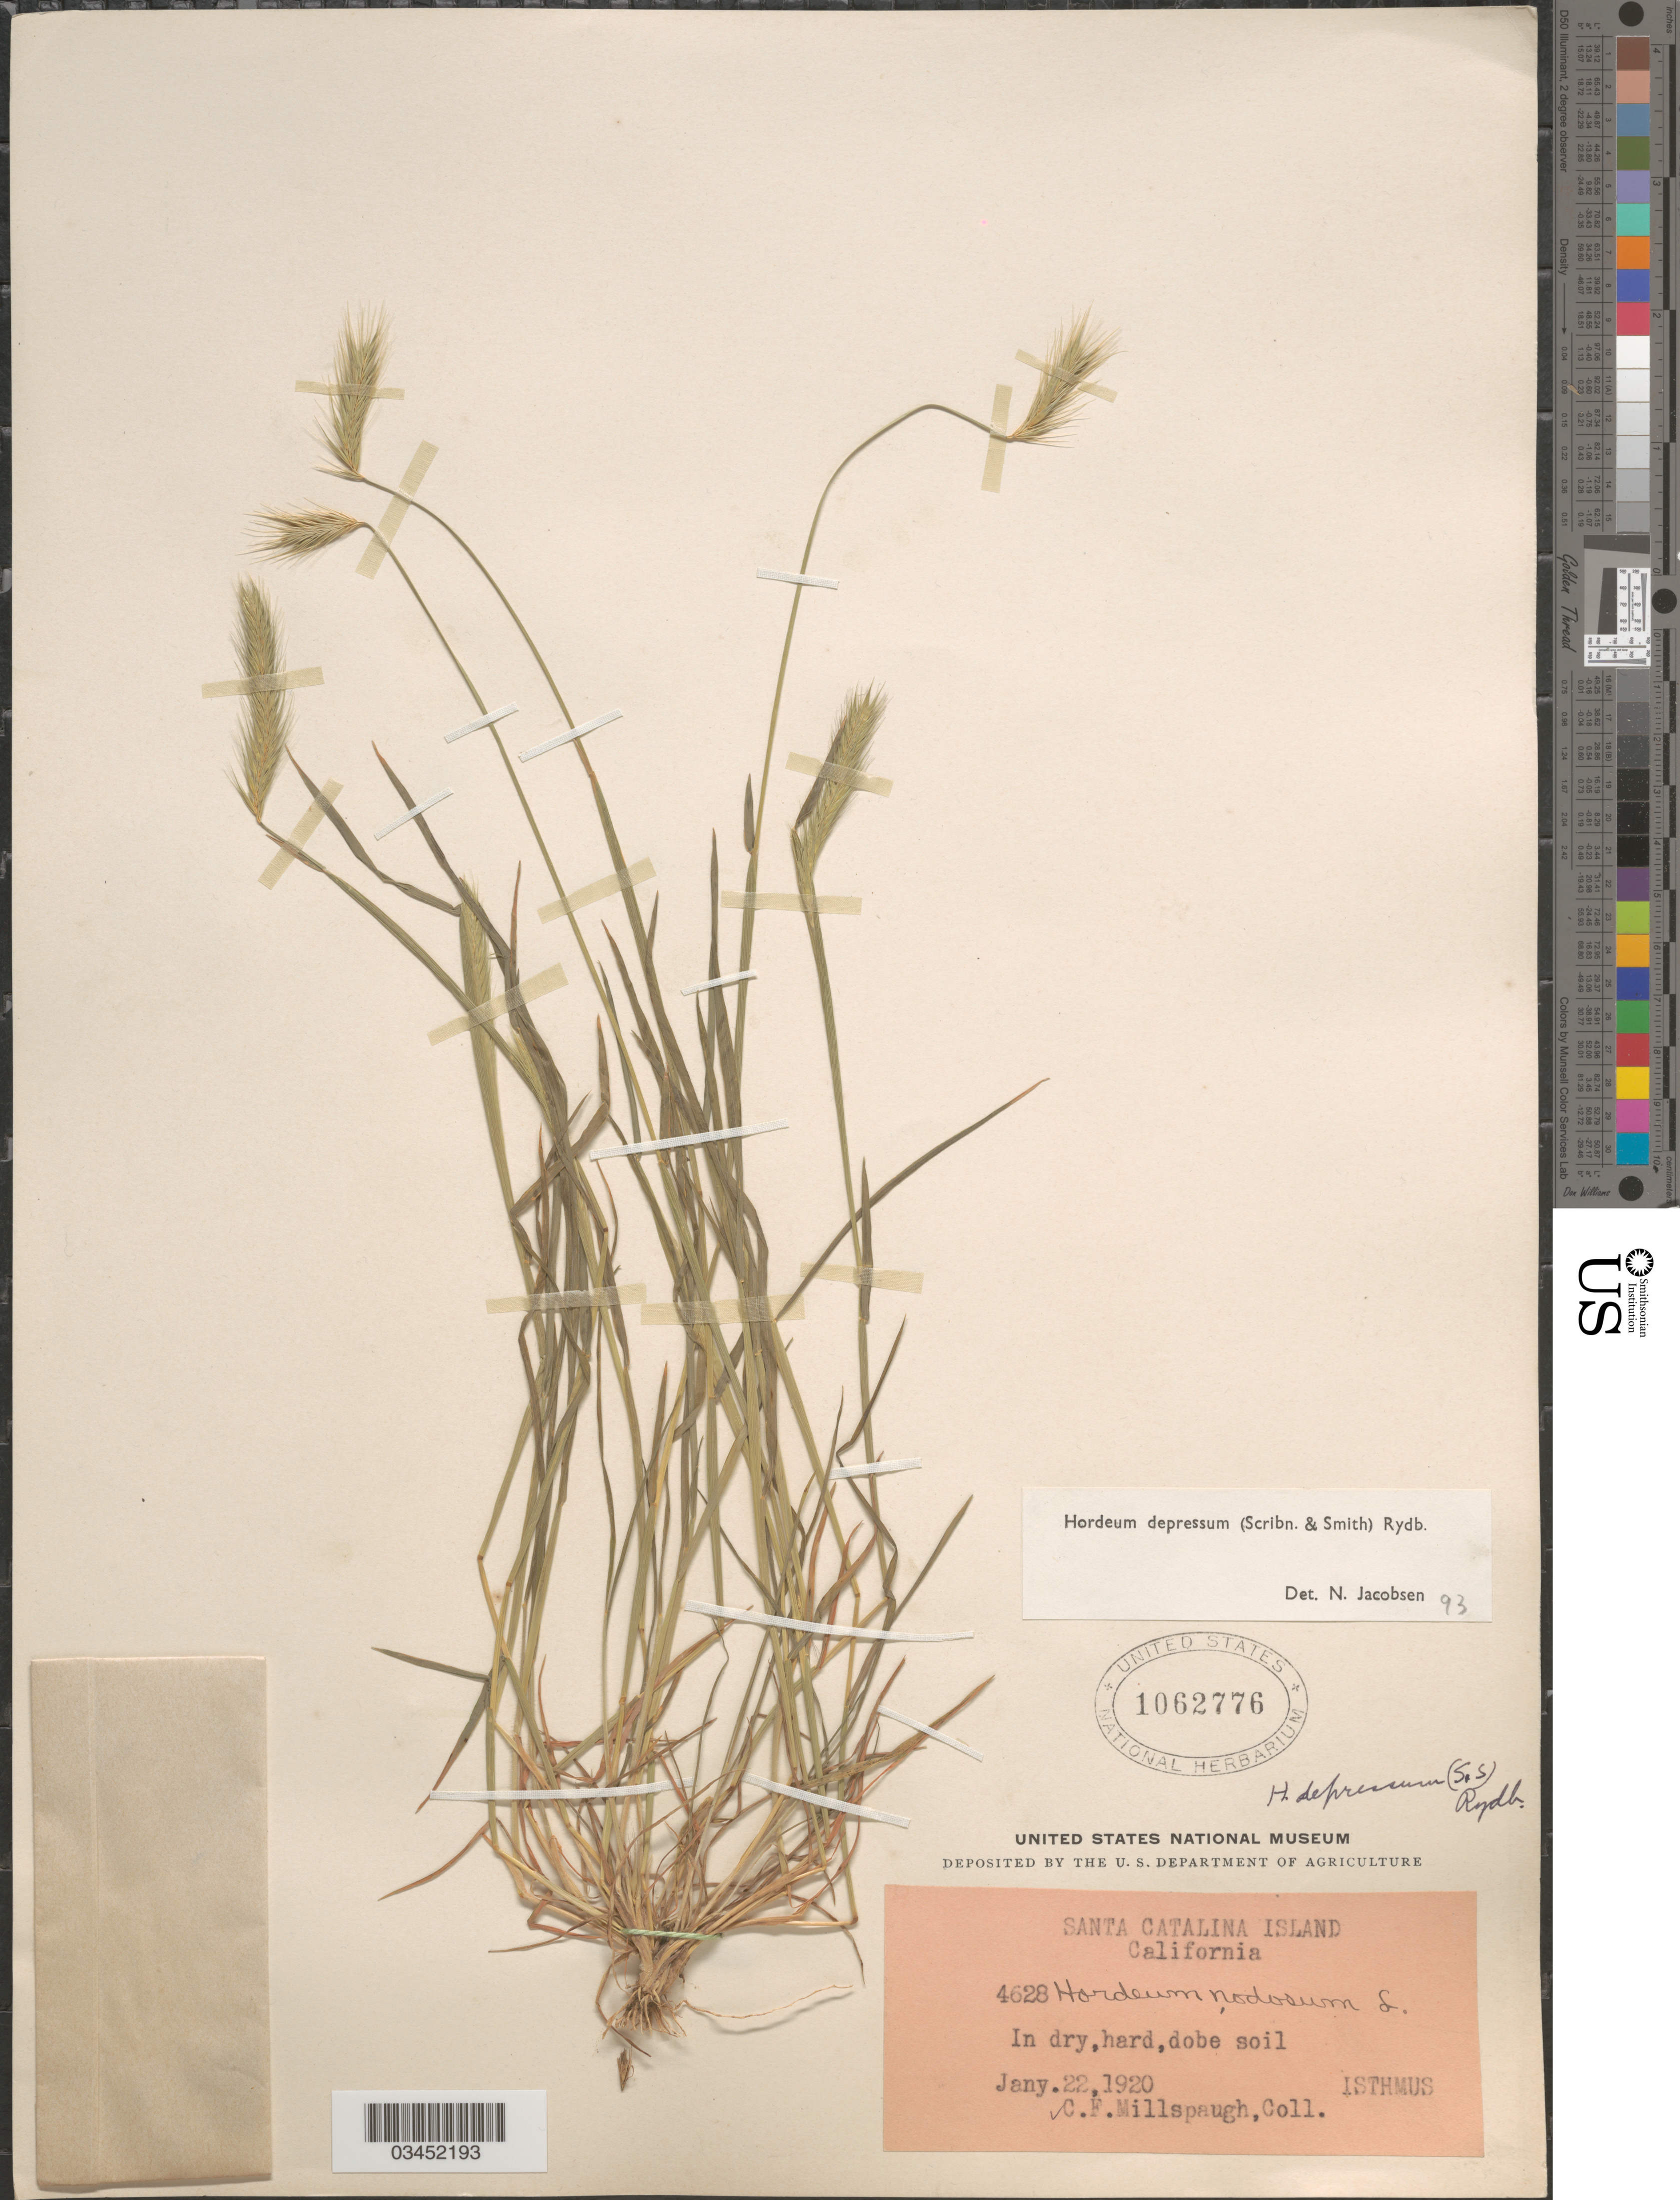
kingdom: Plantae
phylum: Tracheophyta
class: Liliopsida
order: Poales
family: Poaceae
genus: Hordeum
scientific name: Hordeum depressum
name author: (Scribn. & J.G. Sm.) Rydb.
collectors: C. F. Millspaugh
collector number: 4628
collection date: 1920-01-22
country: United States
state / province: California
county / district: Los Angeles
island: Santa Catalina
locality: Santa Catalina Island. In dry, hard, dobe soil. Isthmus.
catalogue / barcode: US 1062776